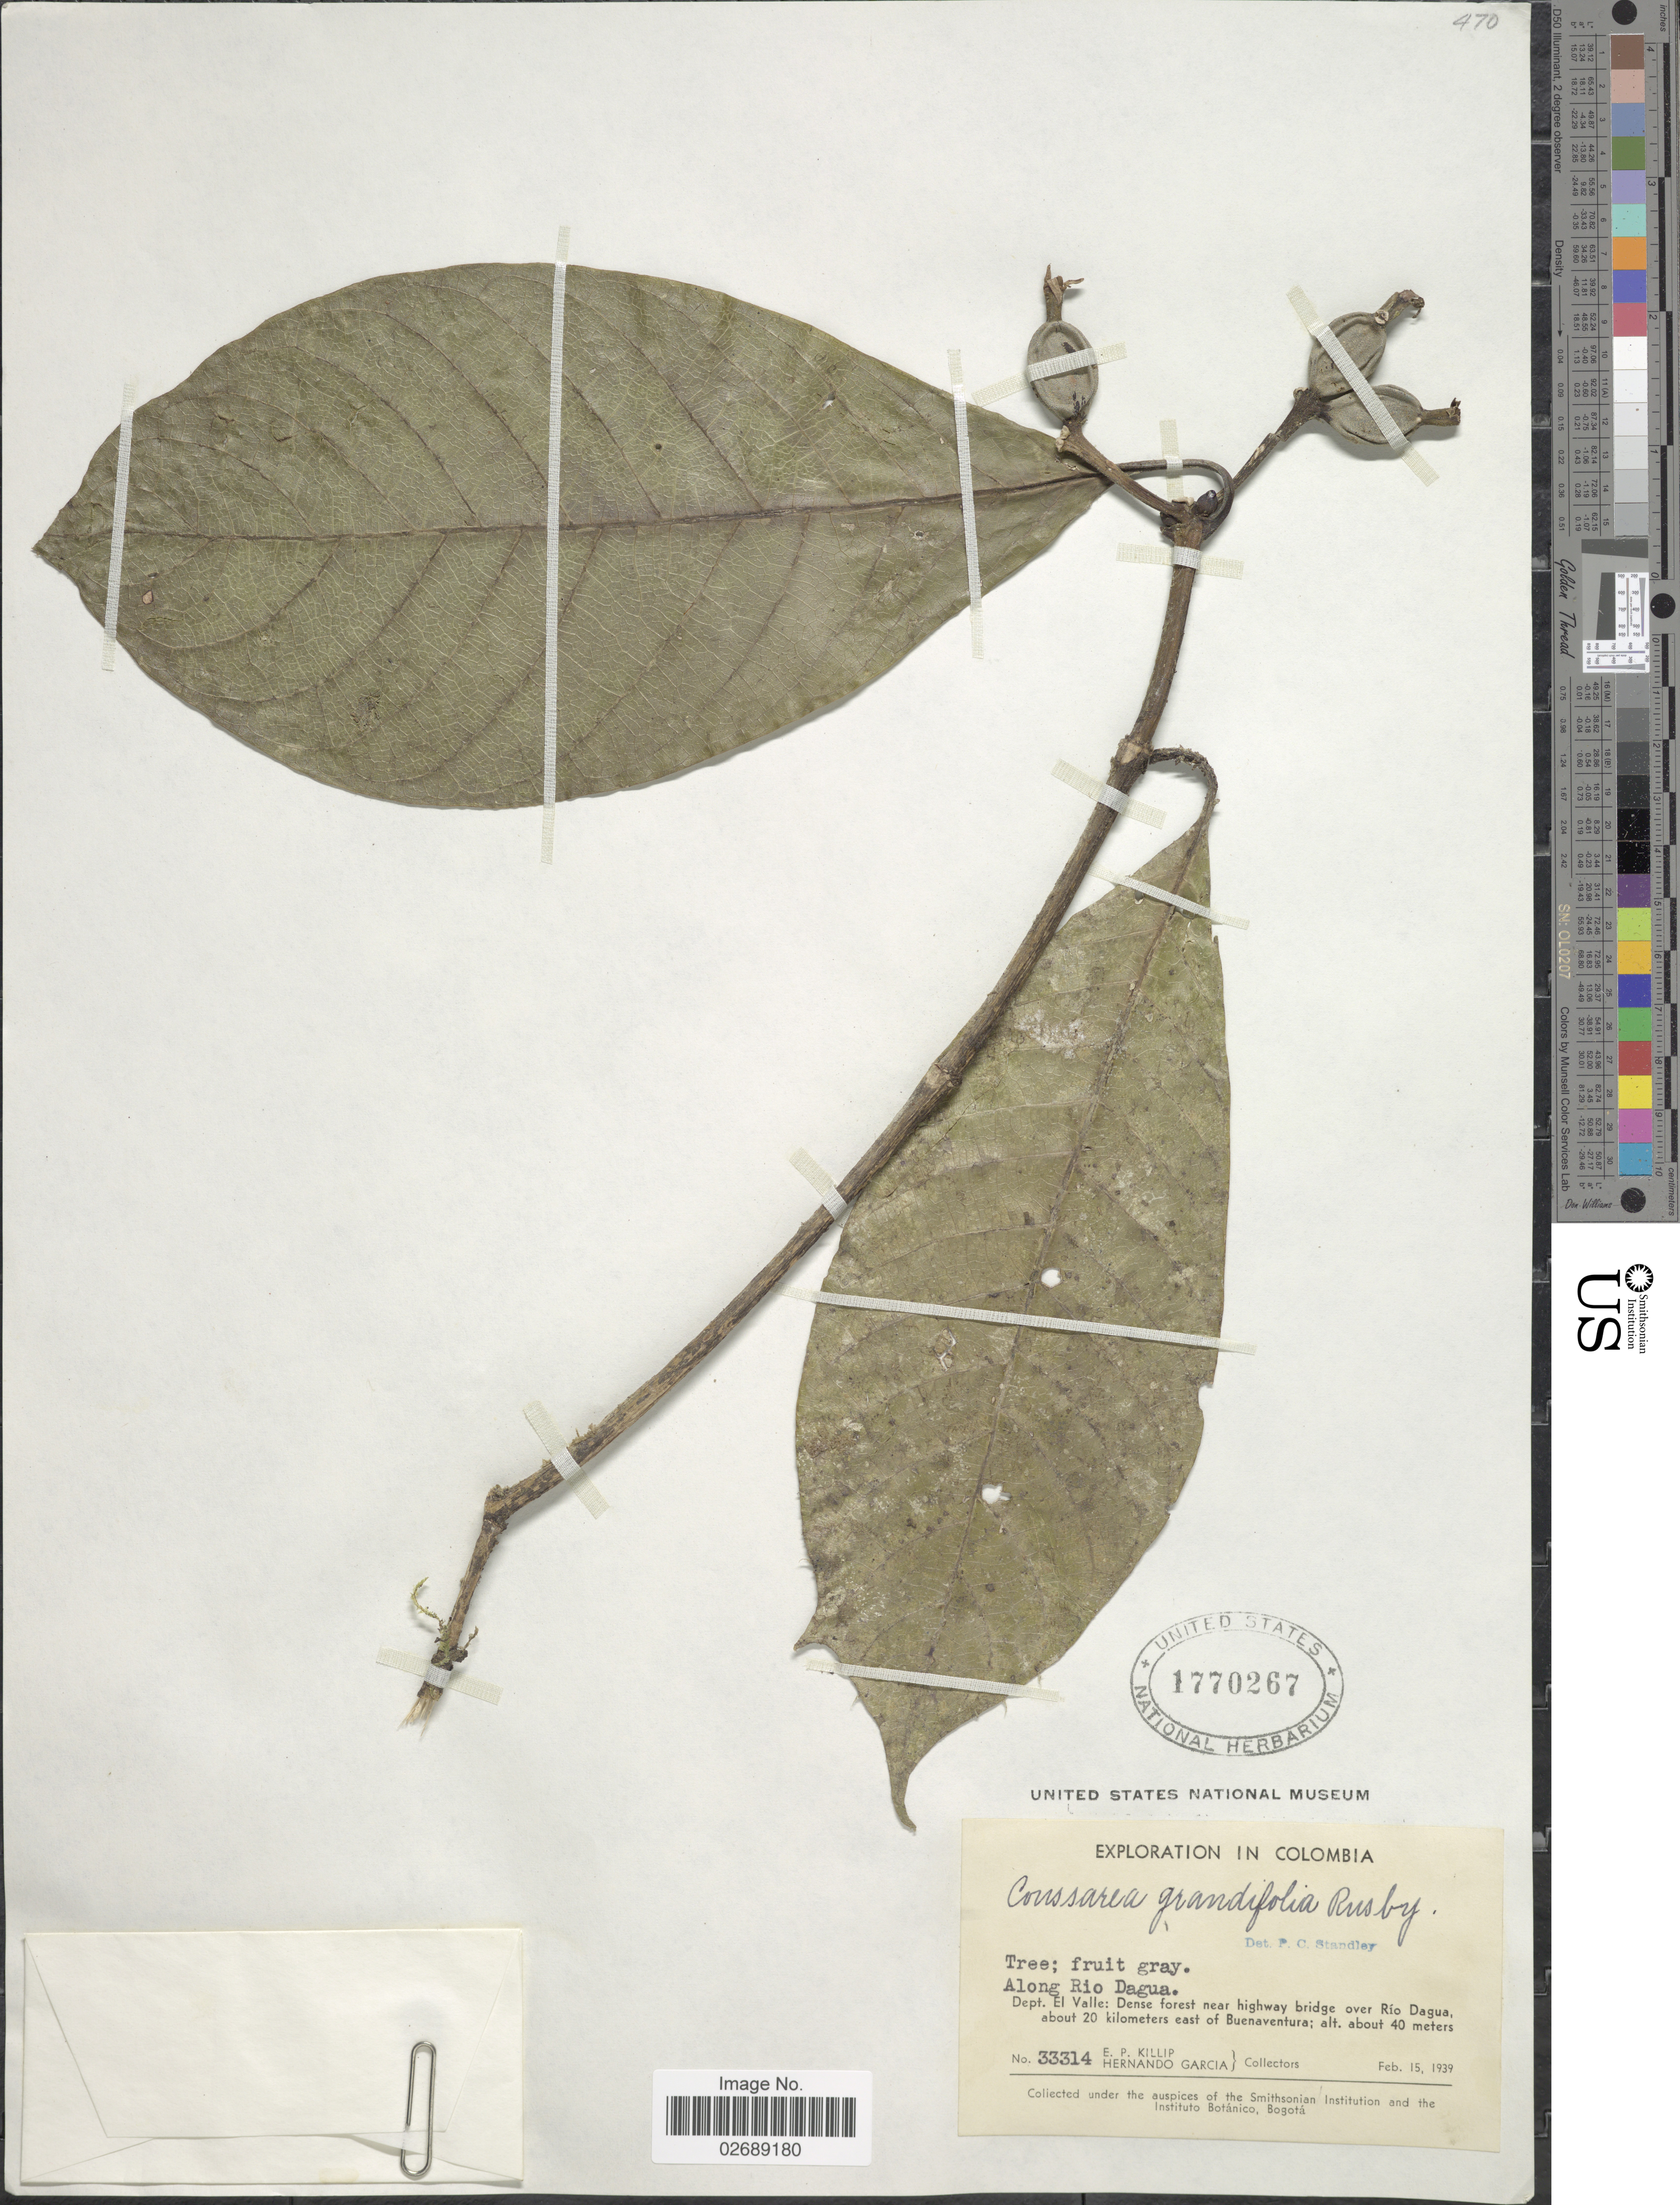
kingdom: Plantae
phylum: Tracheophyta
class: Magnoliopsida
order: Gentianales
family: Rubiaceae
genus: Coussarea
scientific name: Coussarea grandifolia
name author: Rusby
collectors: E. P. Killip & H. Garcia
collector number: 33314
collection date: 1939-02-15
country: Colombia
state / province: Valle del Cauca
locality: Dept. El Valle: Dense forest near highway bridge over Rio Dagua, about 20 kilometers east of Buenaventura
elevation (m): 40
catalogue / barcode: US 1770267